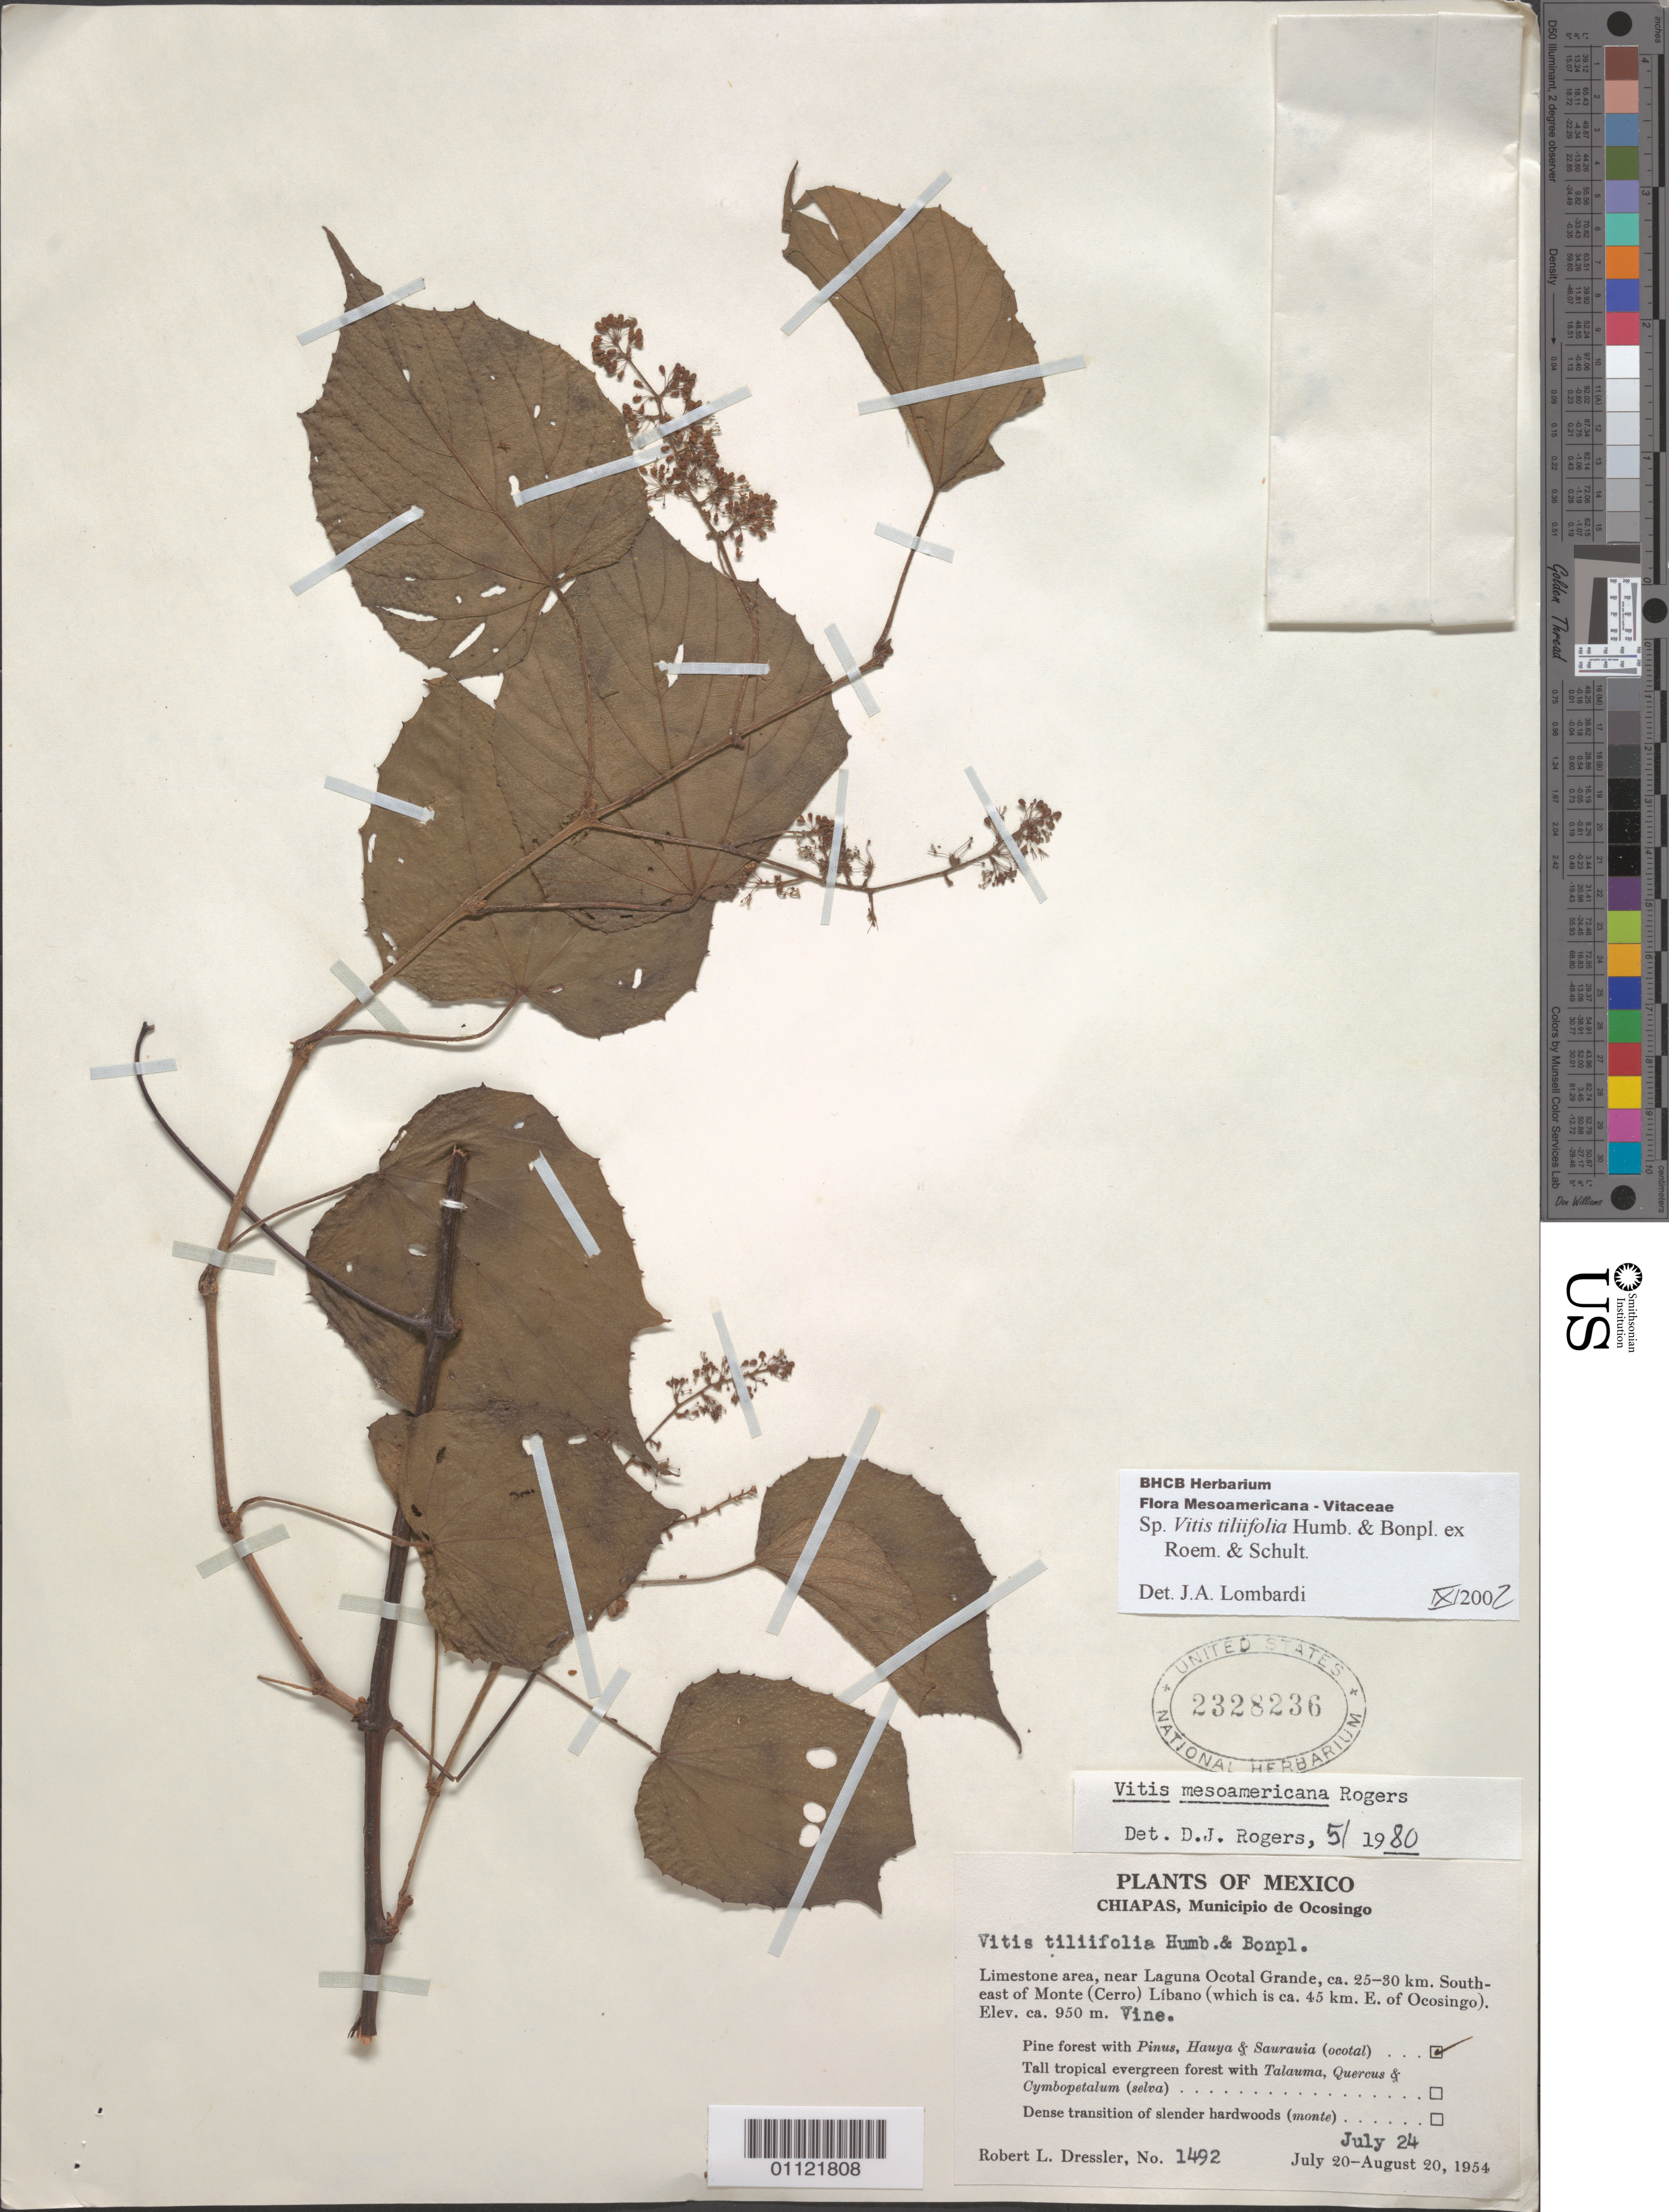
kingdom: Plantae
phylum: Tracheophyta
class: Magnoliopsida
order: Vitales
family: Vitaceae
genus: Vitis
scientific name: Vitis tiliifolia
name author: Humb. & Bonpl. ex Schult.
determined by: Lombardi, Julio A.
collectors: R. Dressler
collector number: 1492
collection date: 1954-07-24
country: Mexico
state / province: Chiapas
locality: Municipio de Ocosingo, near Laguna Ocotal Grande, ca. 25-30 km. Southeast of Monte (Cerro) Libano (which is ca. 45 k. E. of Ocosingo).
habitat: Limestone area, Pine forest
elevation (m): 950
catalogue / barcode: US 2328236